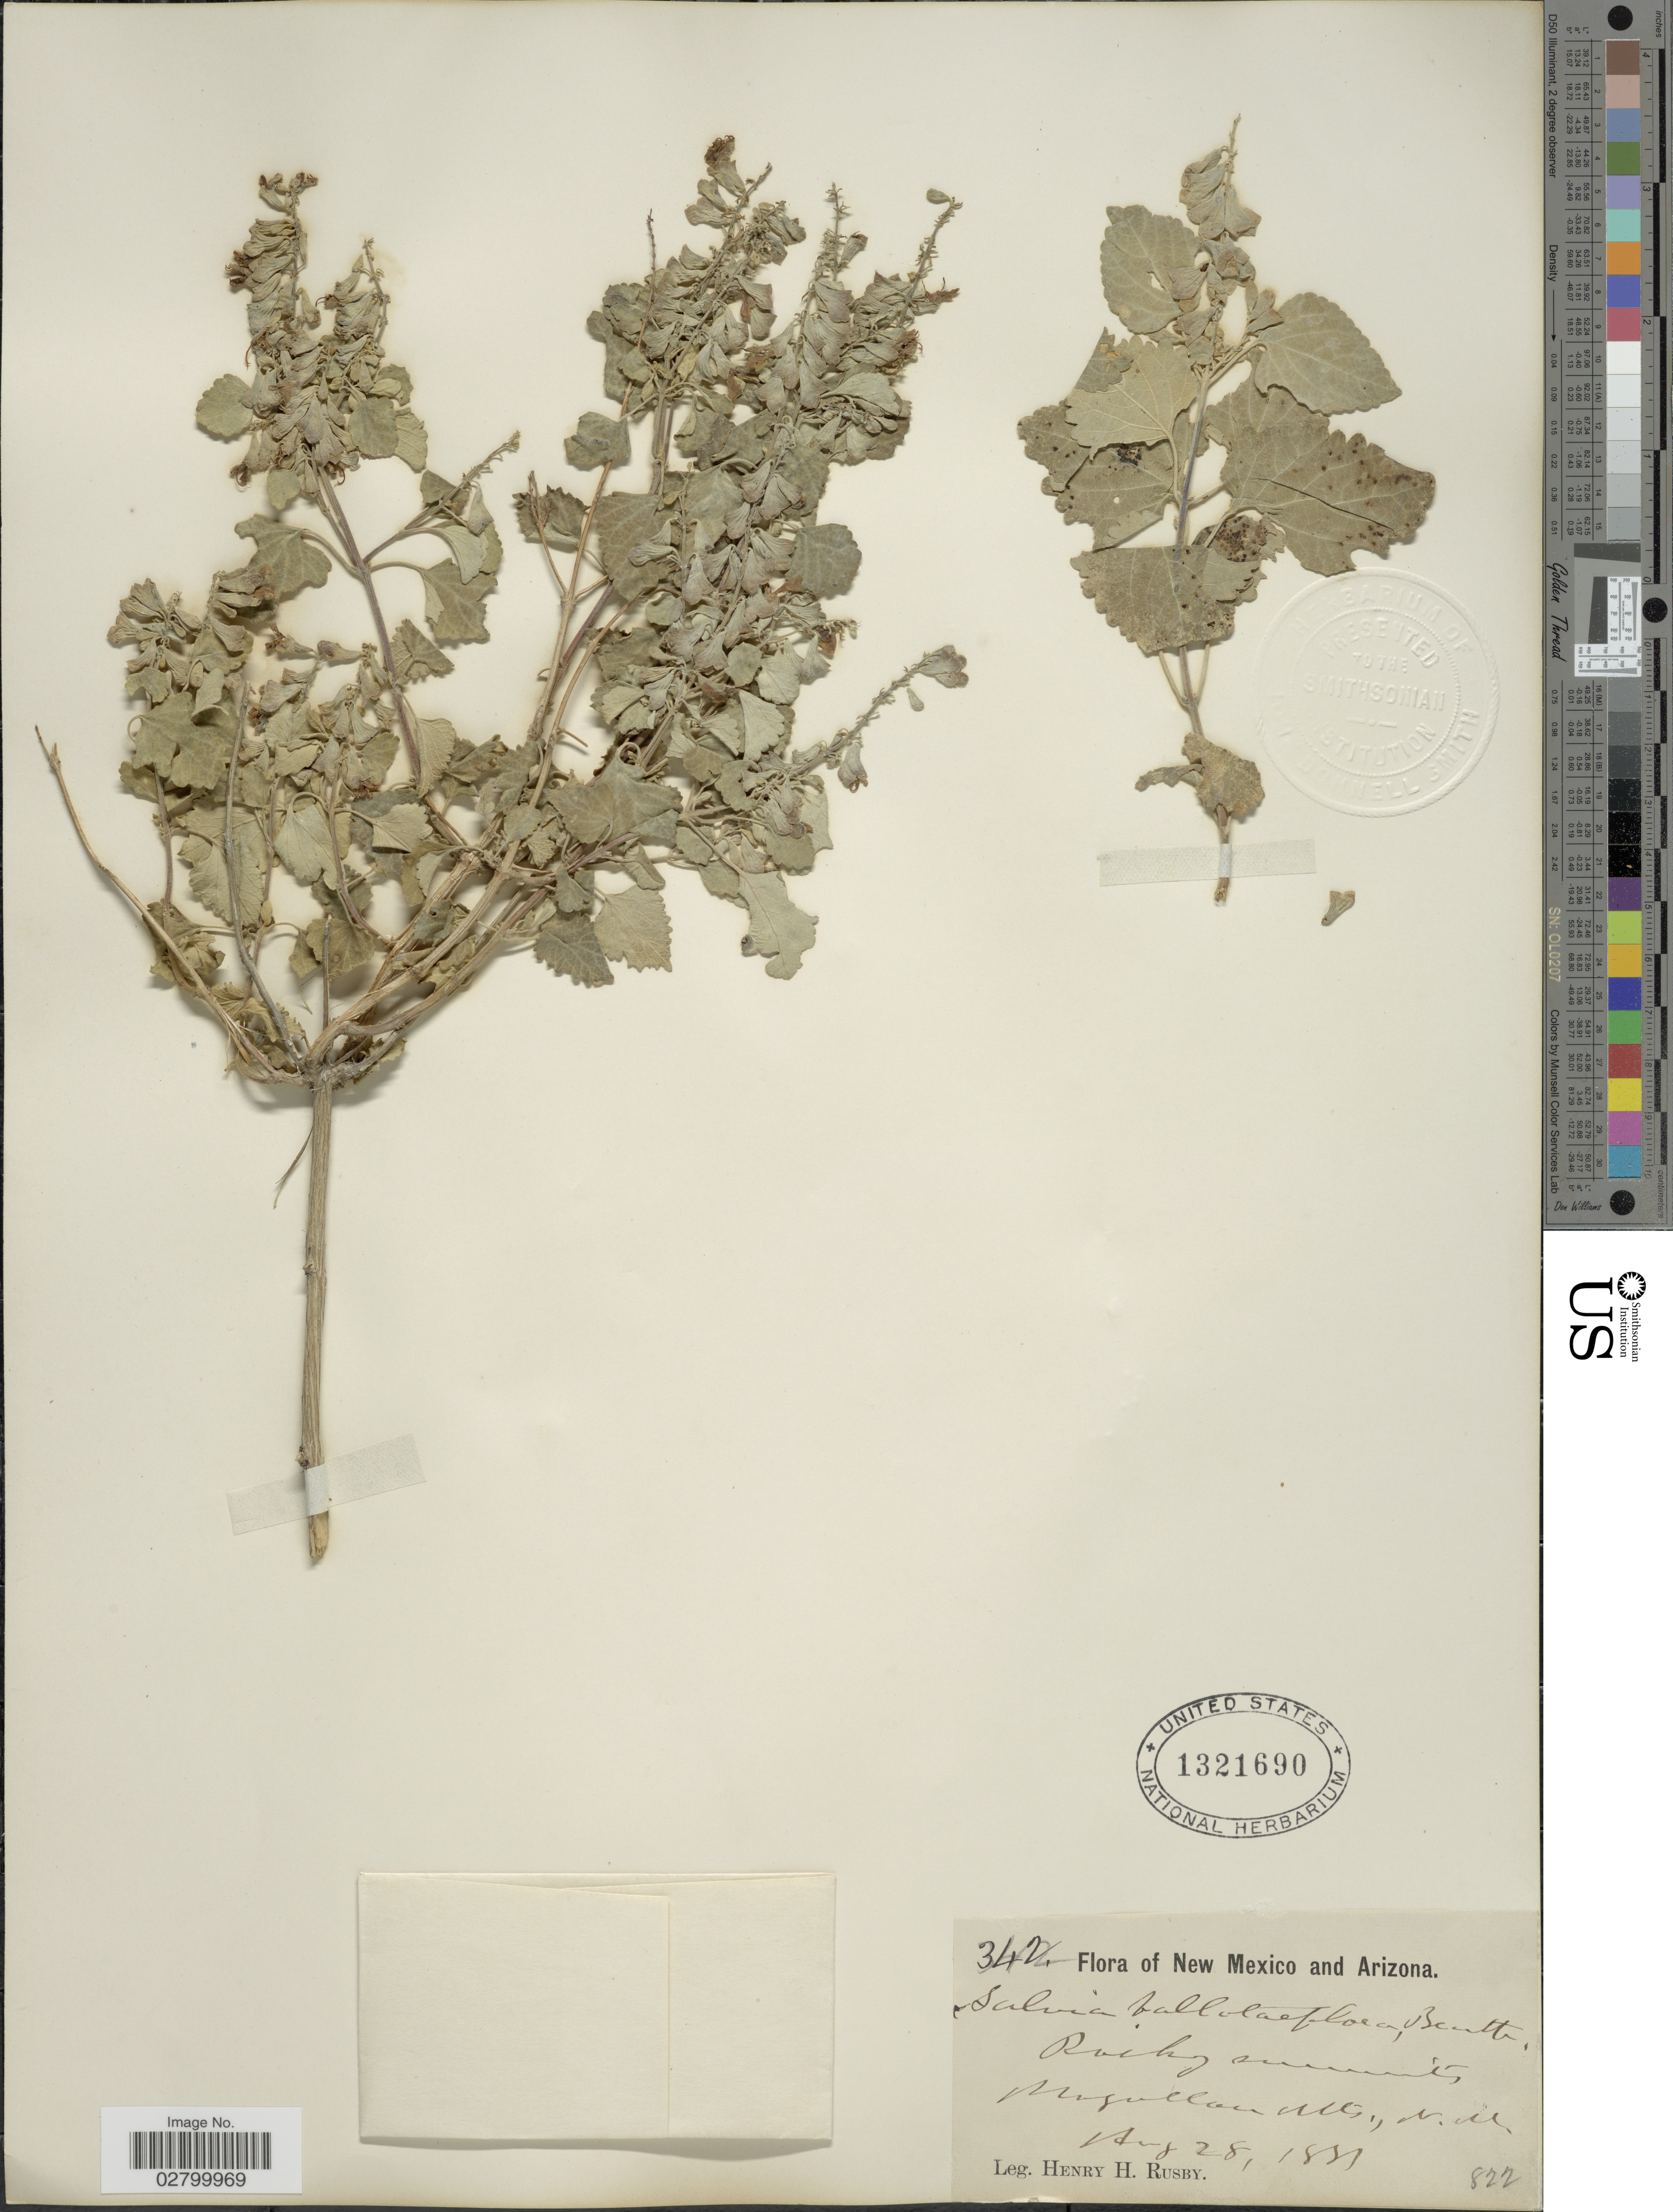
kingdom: Plantae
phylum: Tracheophyta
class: Magnoliopsida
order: Lamiales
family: Lamiaceae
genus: Salvia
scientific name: Salvia pinguifolia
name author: (Fernald) Wooton & Standl.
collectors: H. H. Rusby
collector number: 342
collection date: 1881-08-28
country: United States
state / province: New Mexico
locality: Rocky summits, Mogollon Mts., N.M.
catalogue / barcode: US 1321690